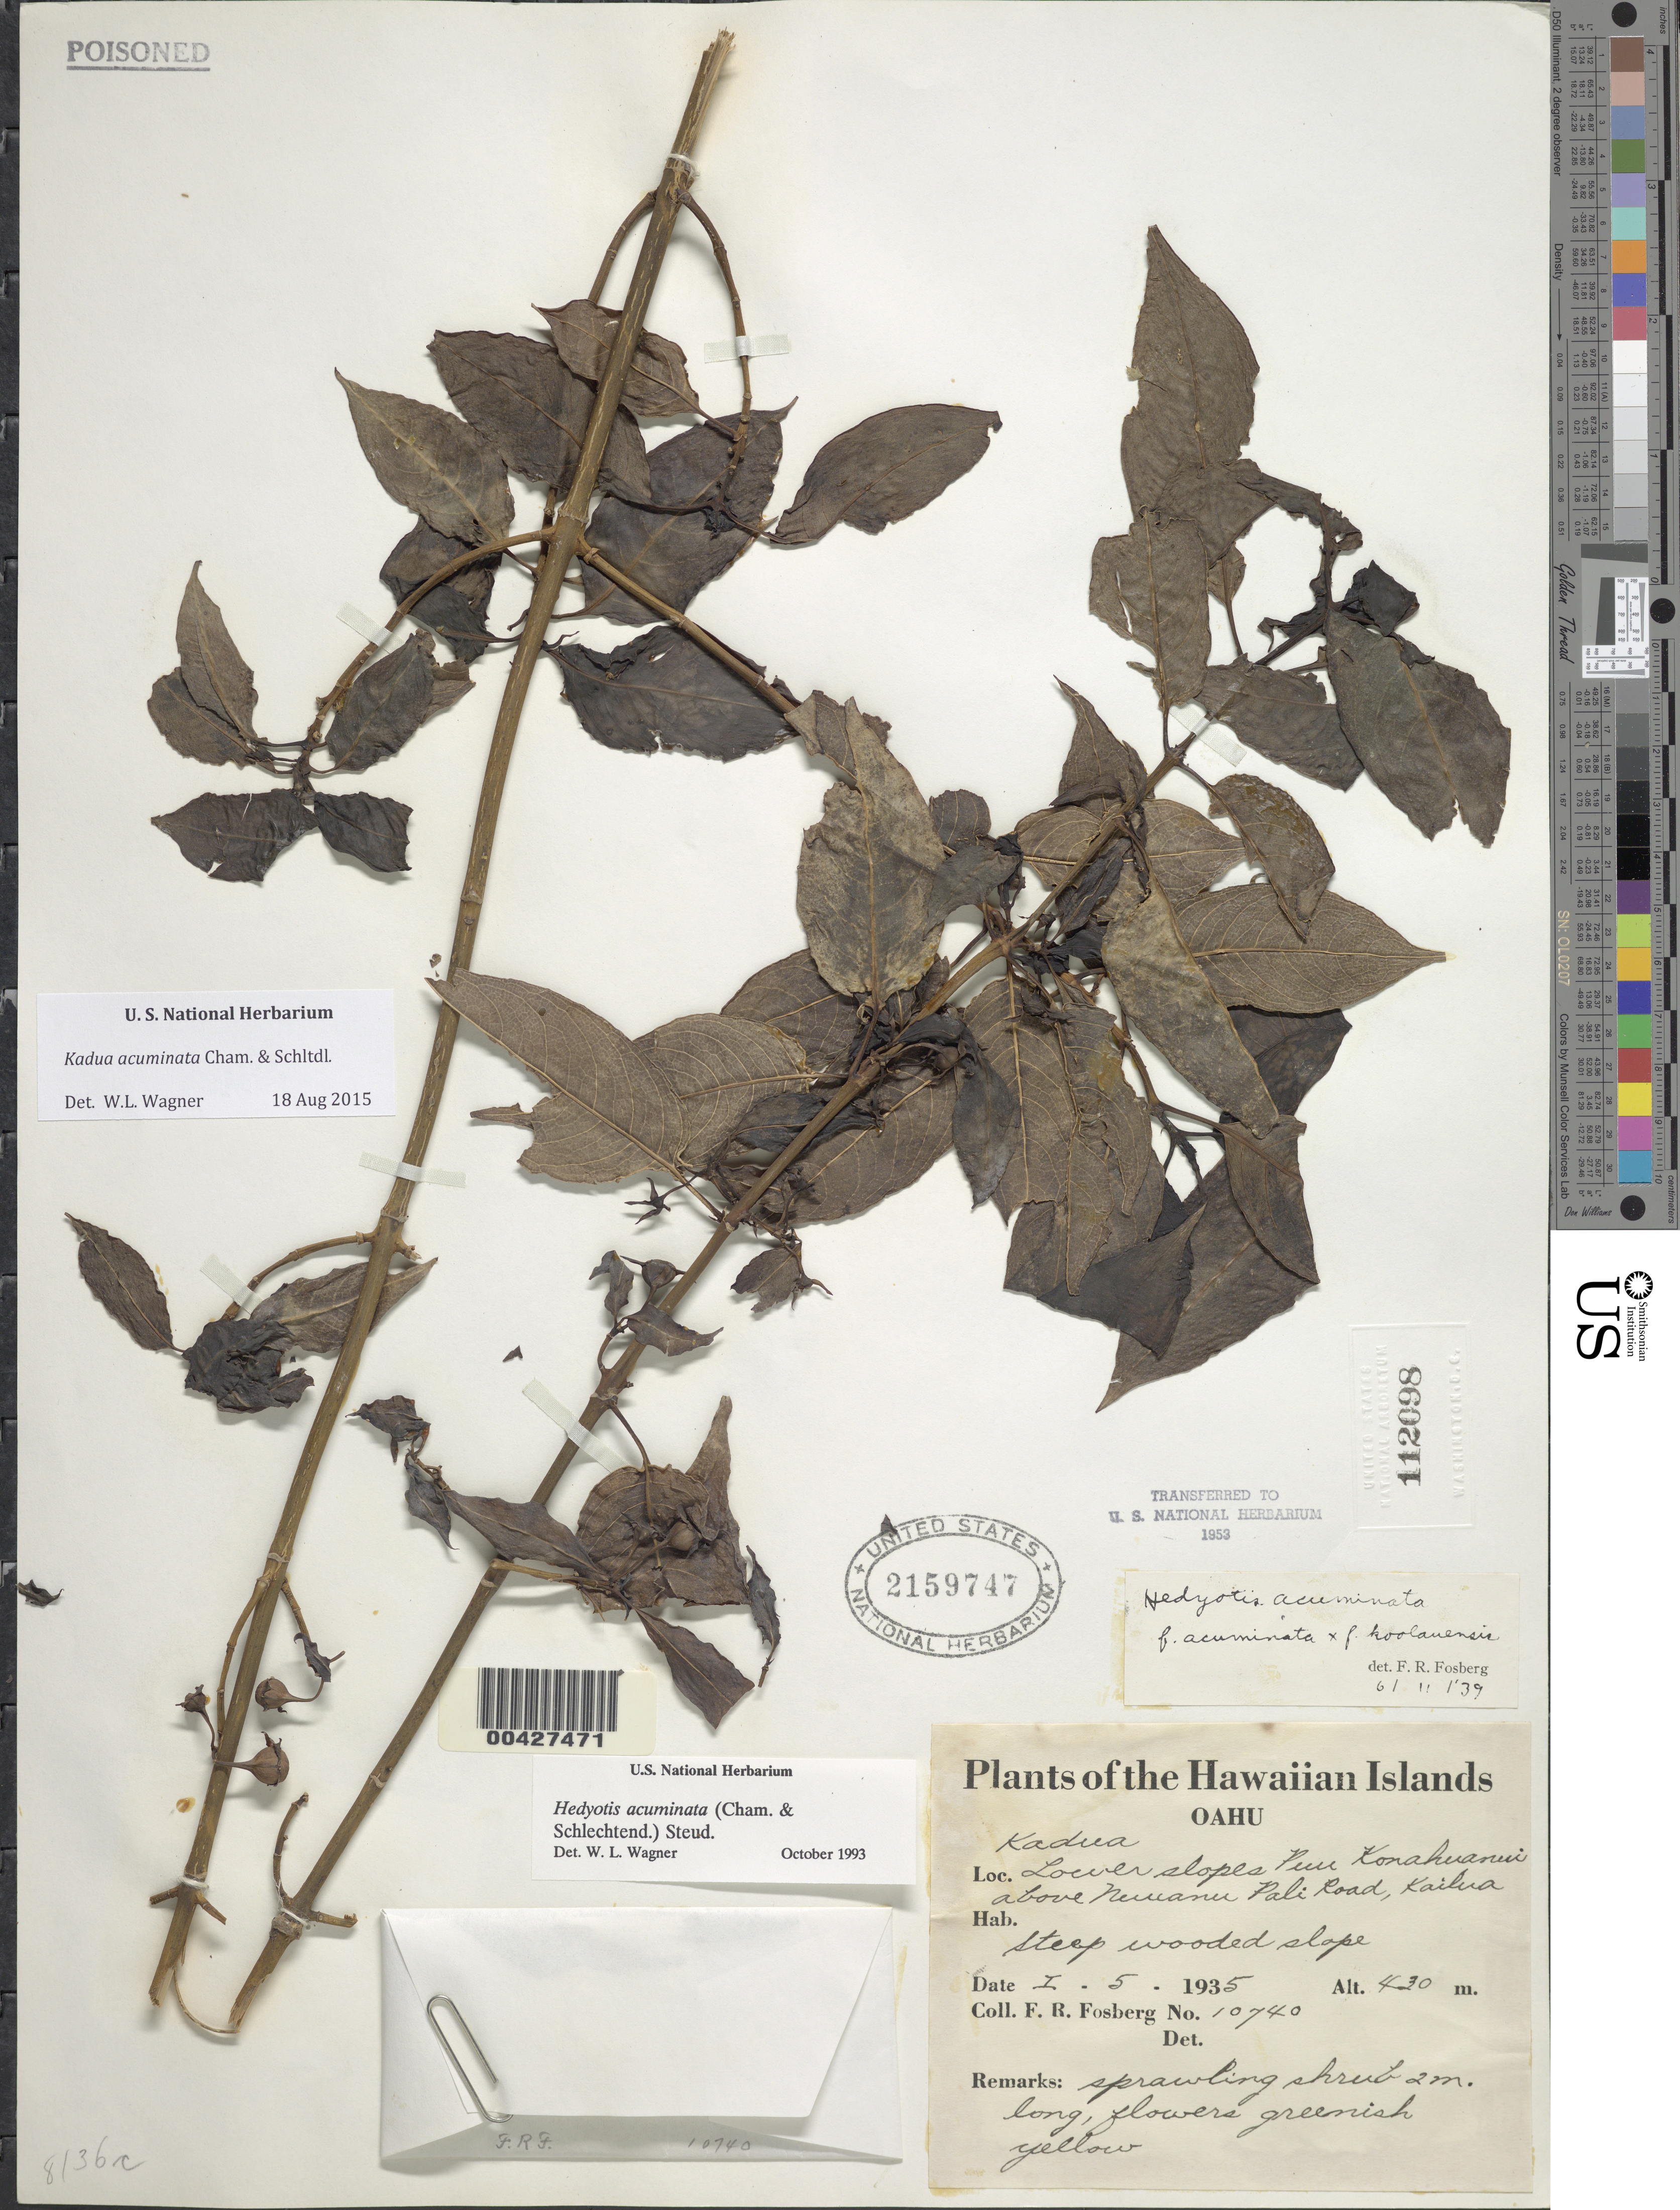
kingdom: Plantae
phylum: Tracheophyta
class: Magnoliopsida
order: Gentianales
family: Rubiaceae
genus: Kadua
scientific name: Kadua acuminata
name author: Cham. & Schltdl.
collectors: F. R. Fosberg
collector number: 10740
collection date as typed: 5 Jan 1935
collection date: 1935-01-05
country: United States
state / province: Hawaii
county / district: Honolulu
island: Oahu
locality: Lower slopes Puu Konahuanui, above Nuuanu Pali Road, Kailua.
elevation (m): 430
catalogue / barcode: US 2159747